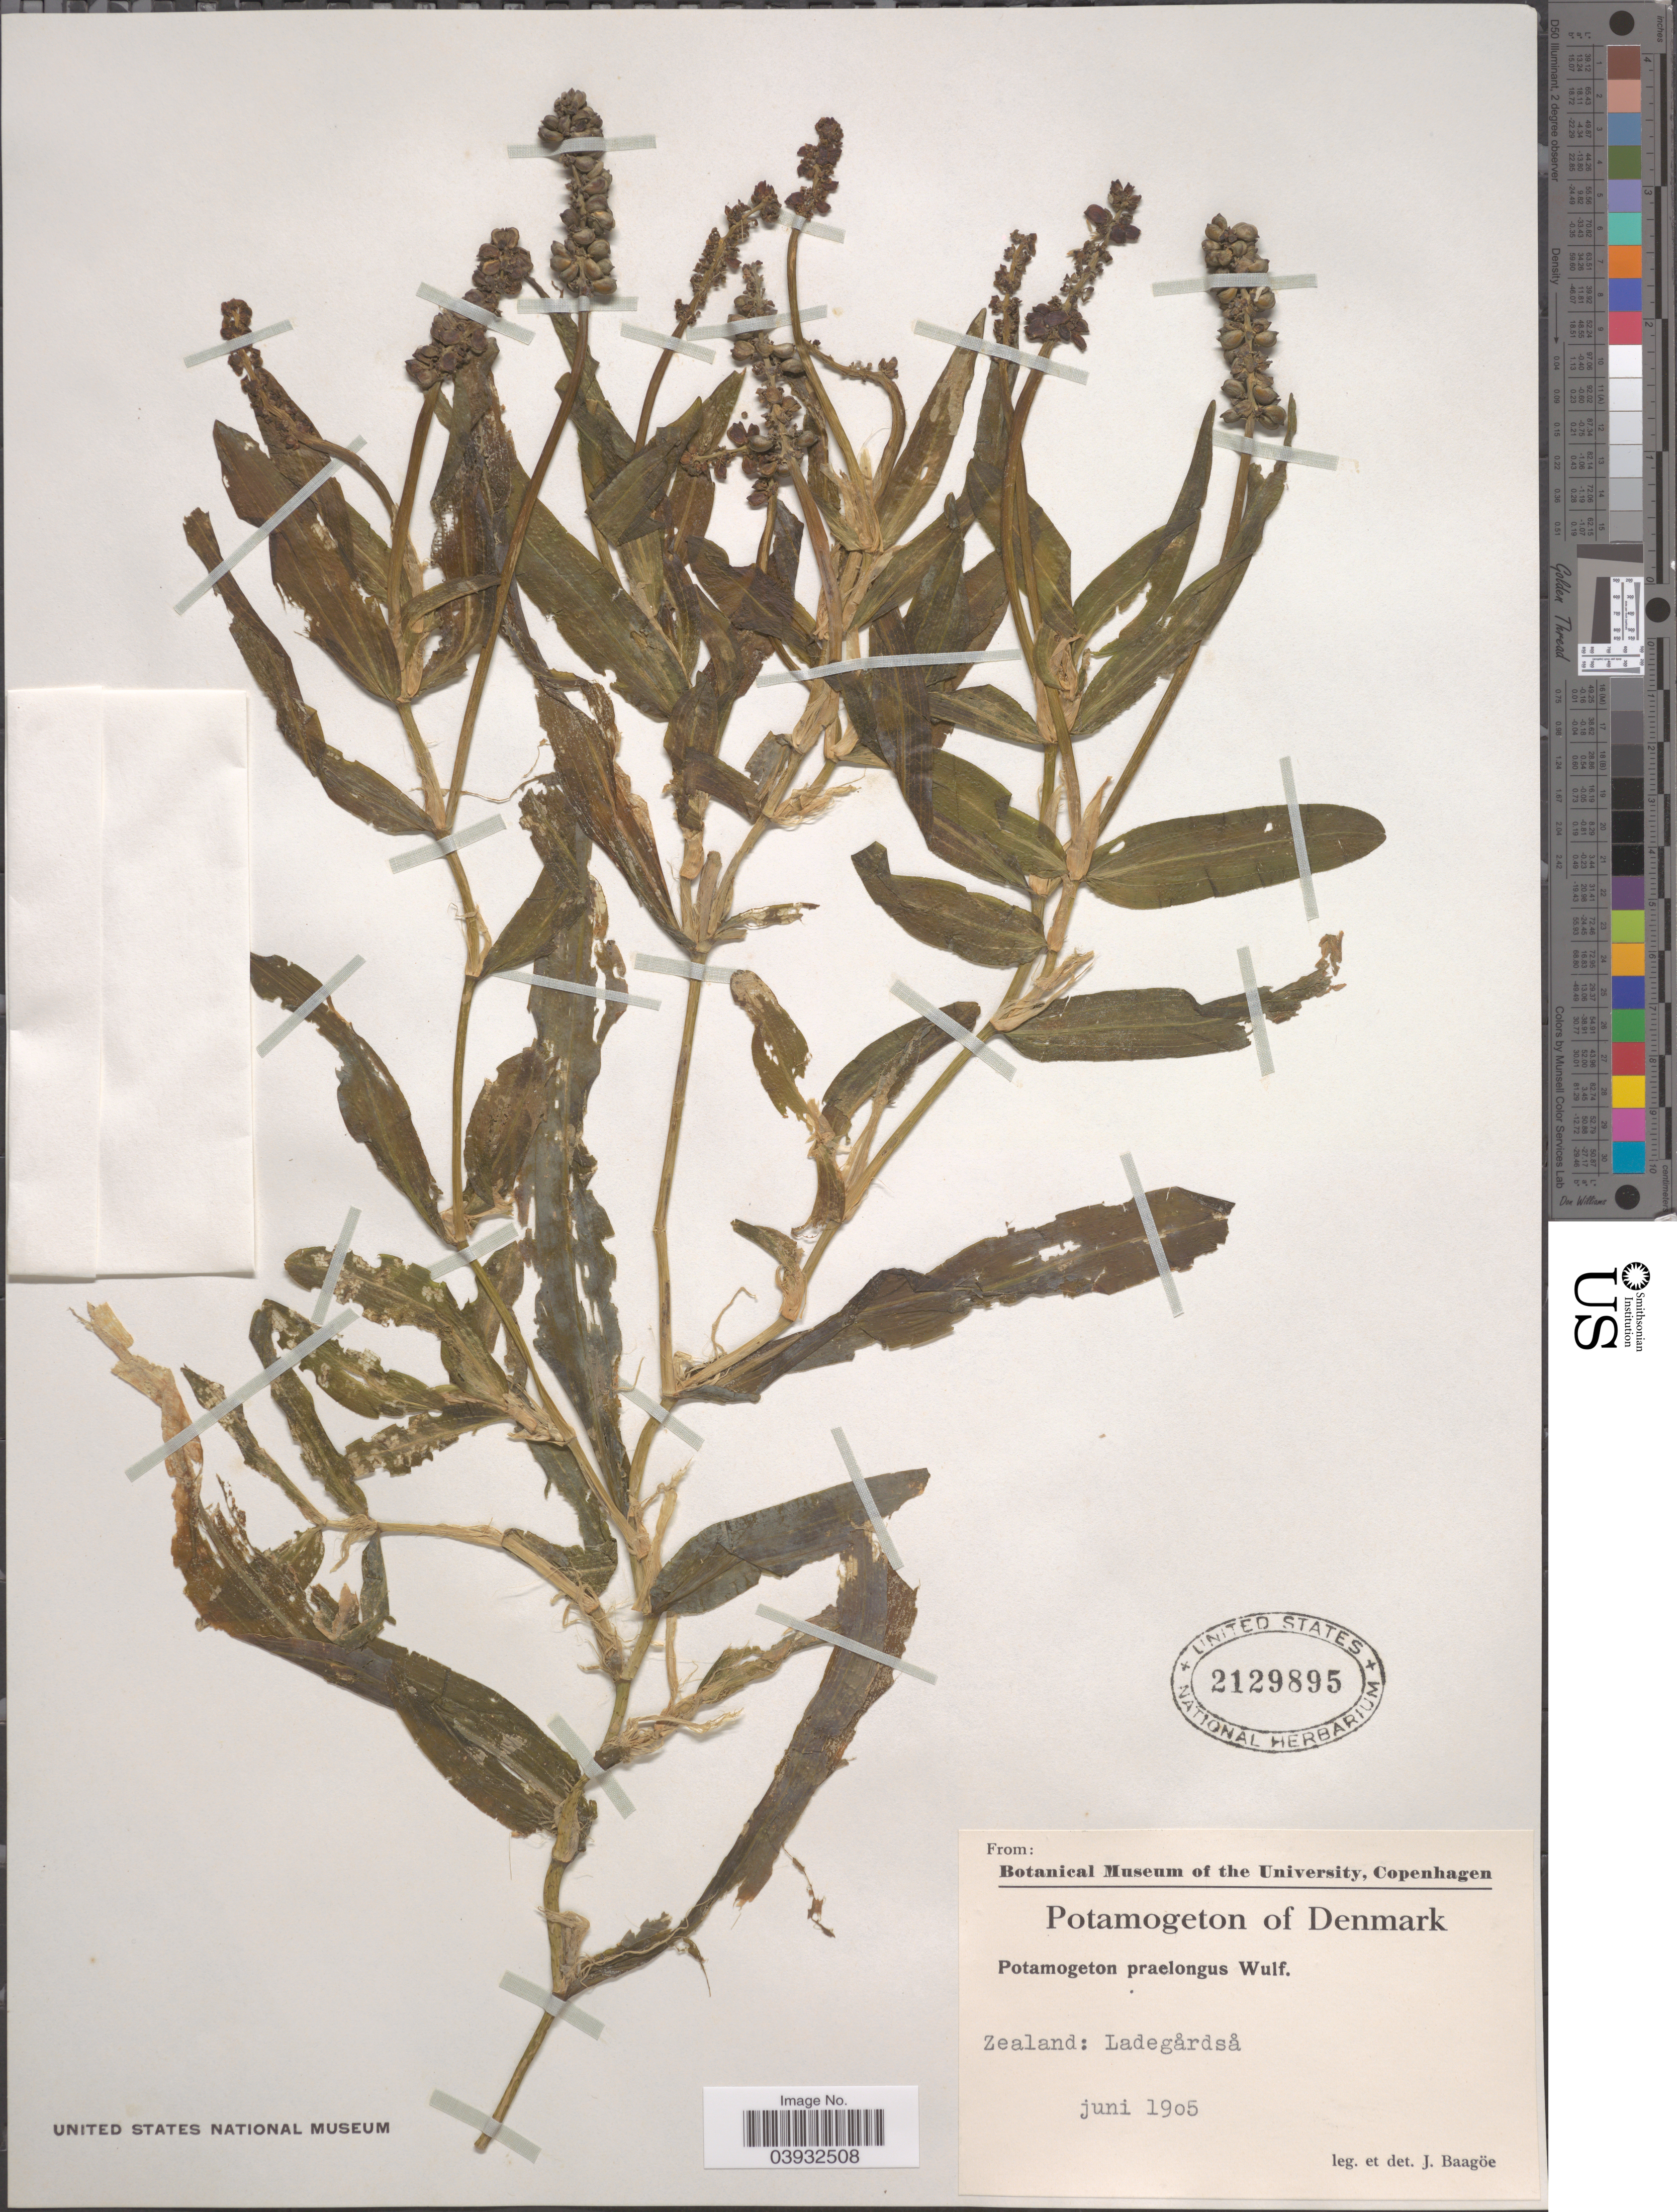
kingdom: Plantae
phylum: Tracheophyta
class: Liliopsida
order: Alismatales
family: Potamogetonaceae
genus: Potamogeton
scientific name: Potamogeton praelongus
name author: Wulfen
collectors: J. Baagoe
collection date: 1905-06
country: Denmark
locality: Zealand: Ladegårdså.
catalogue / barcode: US 2129895